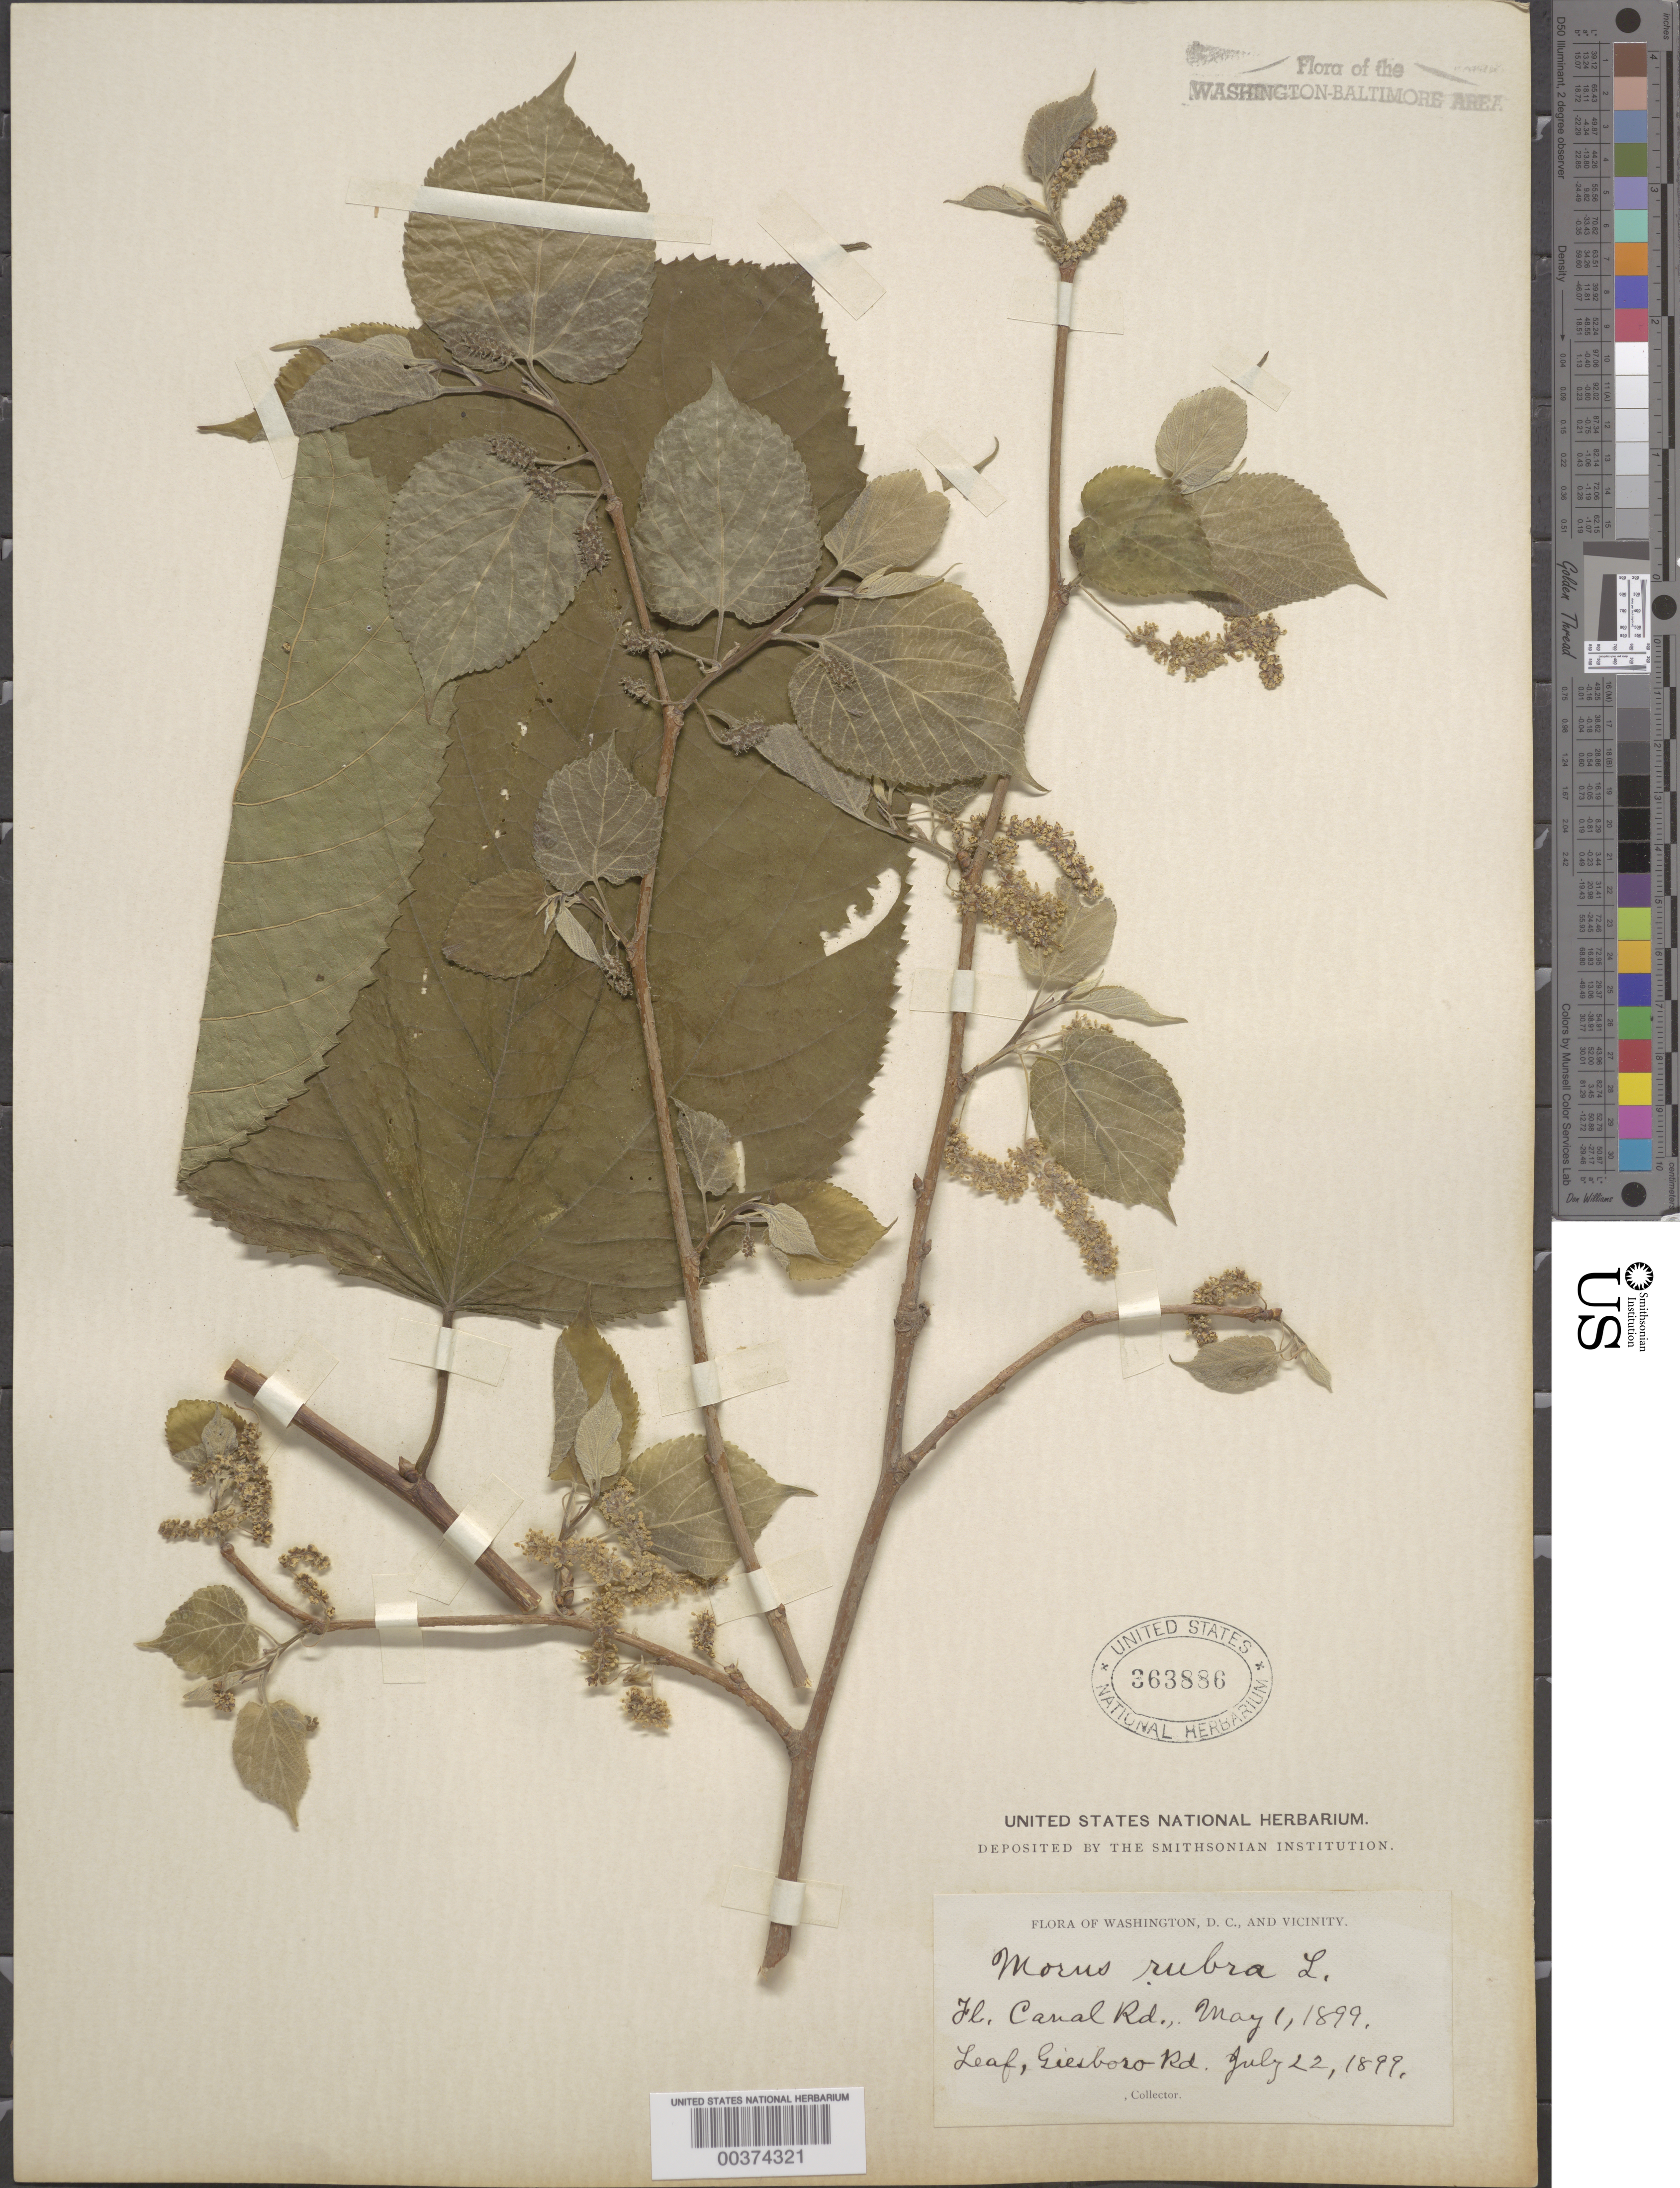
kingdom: Plantae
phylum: Tracheophyta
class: Magnoliopsida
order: Rosales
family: Moraceae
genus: Morus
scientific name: Morus rubra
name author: L.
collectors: E. Steele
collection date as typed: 01 May 1899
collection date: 1899-05-01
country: United States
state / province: District of Columbia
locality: Canal Road C. and O. Canal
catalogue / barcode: US 363886